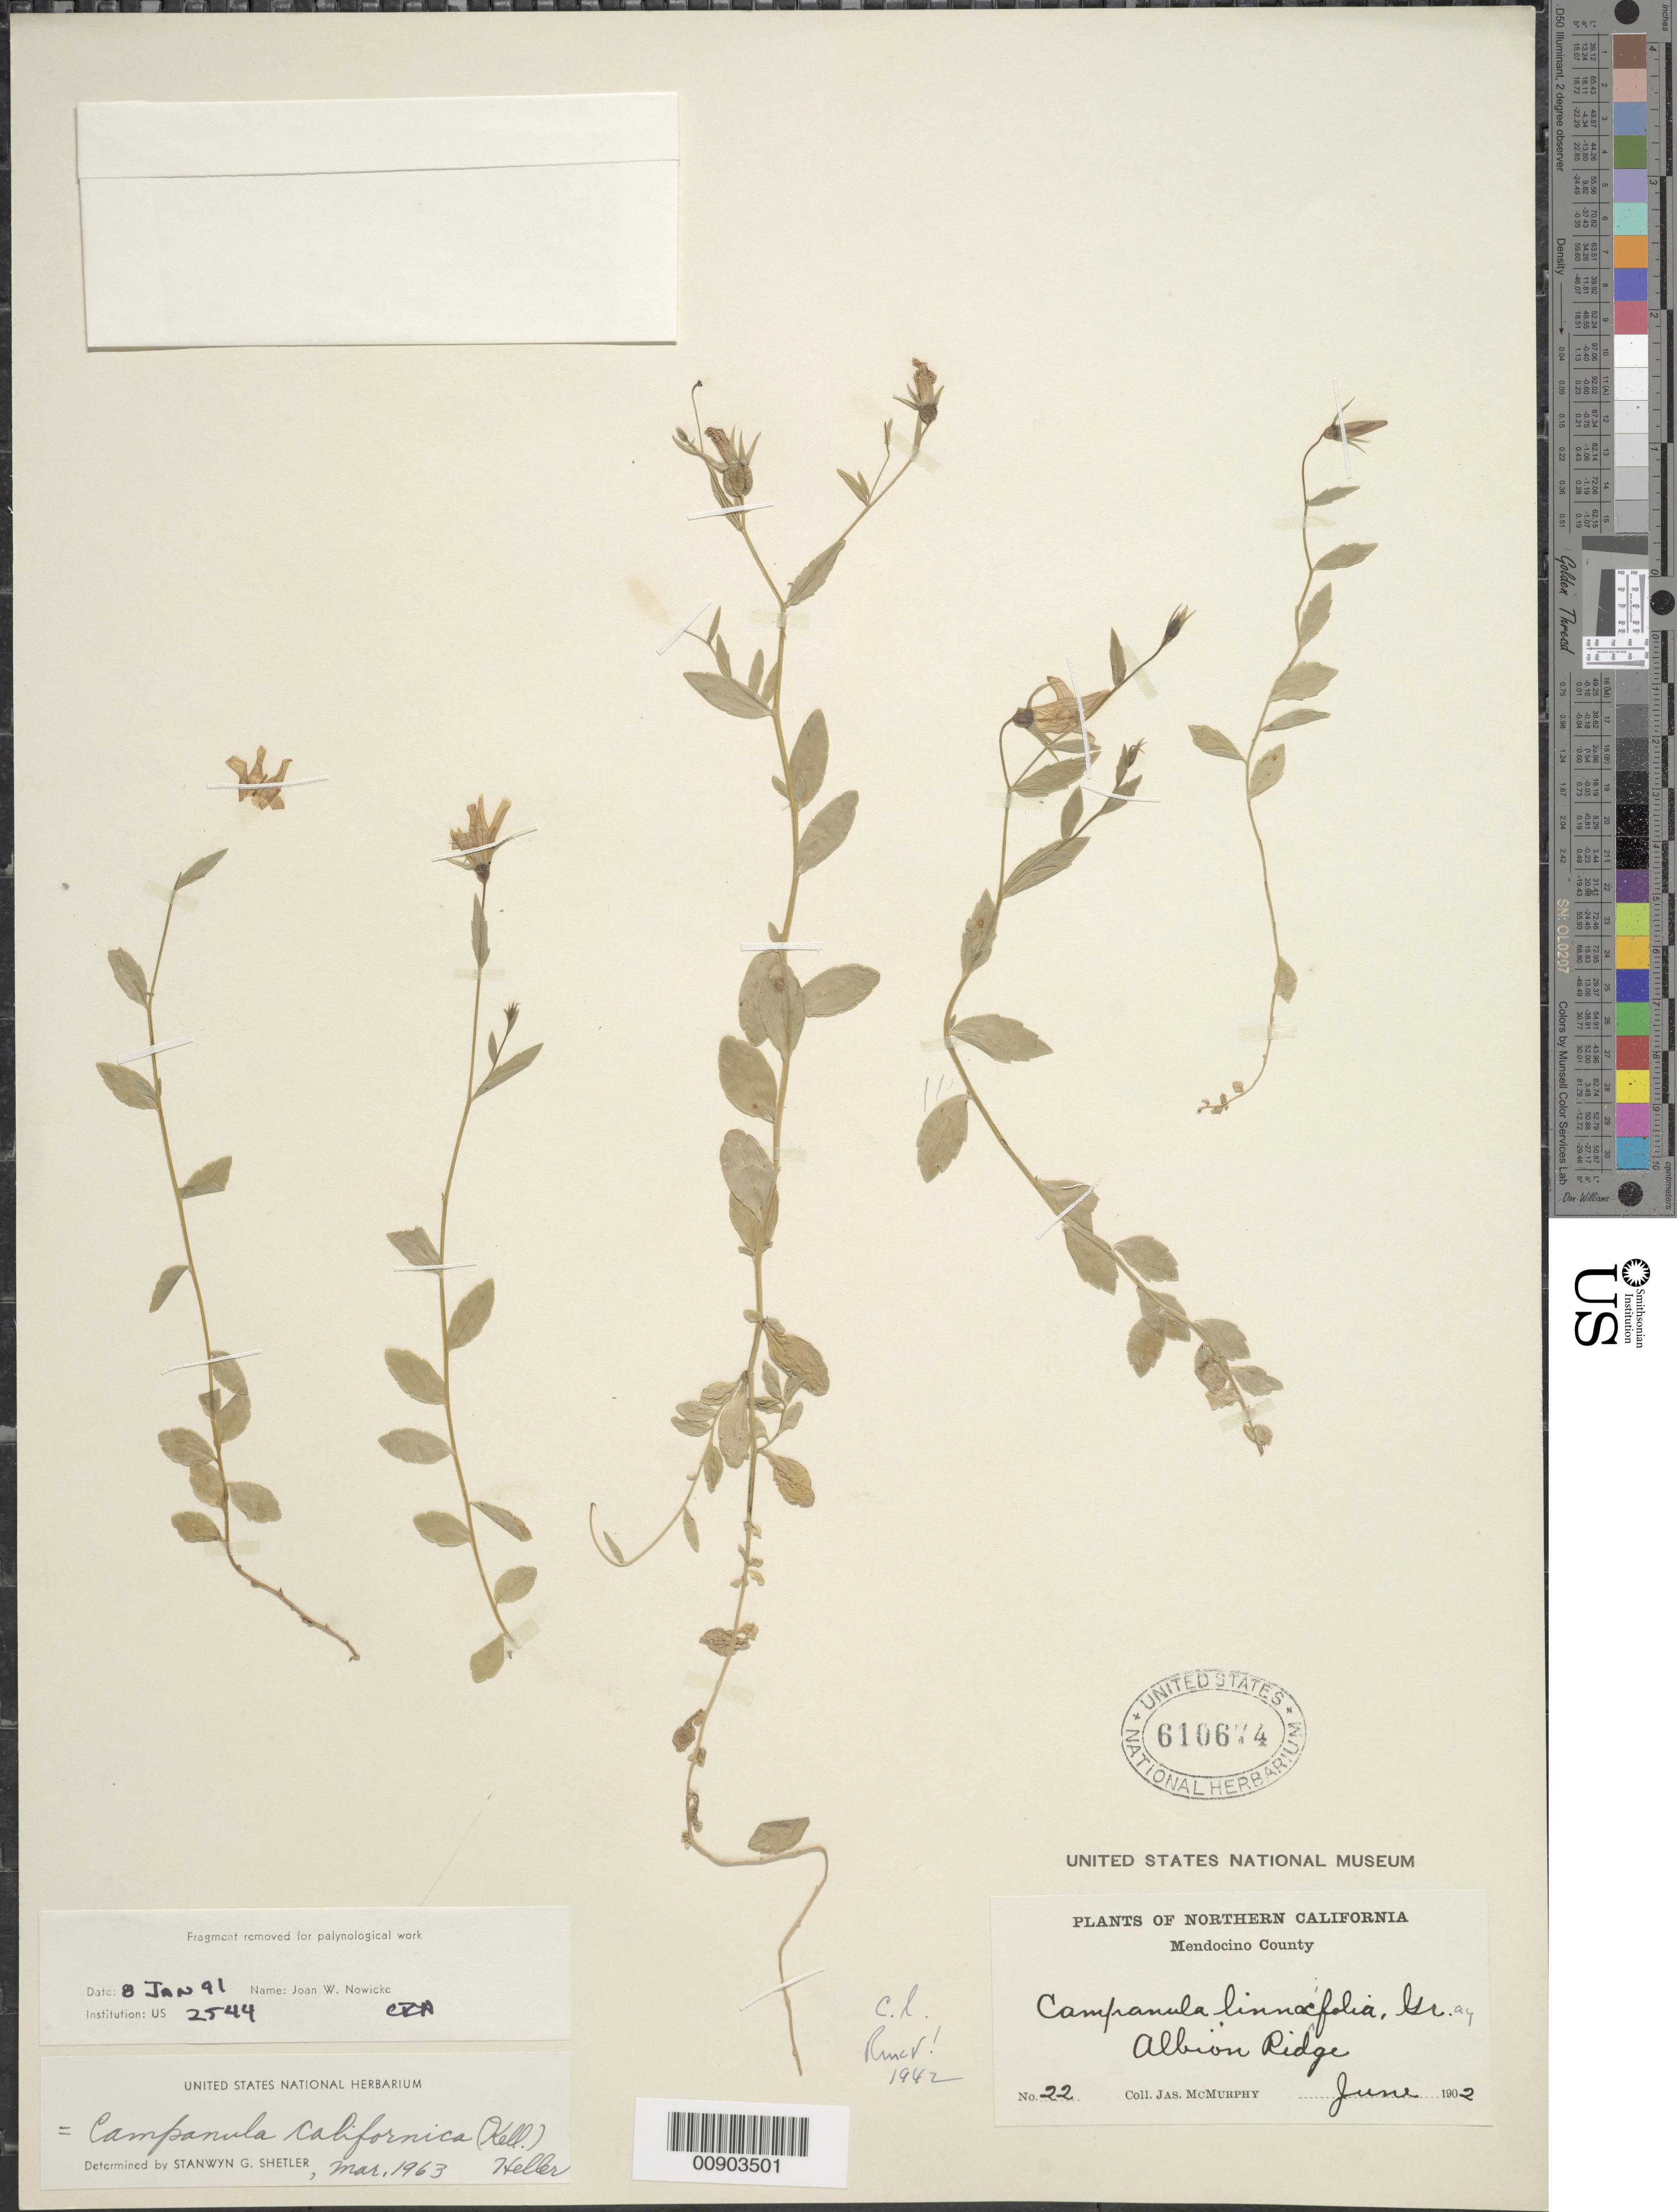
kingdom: Plantae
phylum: Tracheophyta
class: Magnoliopsida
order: Asterales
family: Campanulaceae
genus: Campanula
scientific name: Campanula californica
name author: (Kellogg) A. Heller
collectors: J. McMurphy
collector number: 22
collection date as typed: June 1902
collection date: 1902-06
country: United States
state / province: California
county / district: Mendocino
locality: Albion Ridge.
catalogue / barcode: US 610674